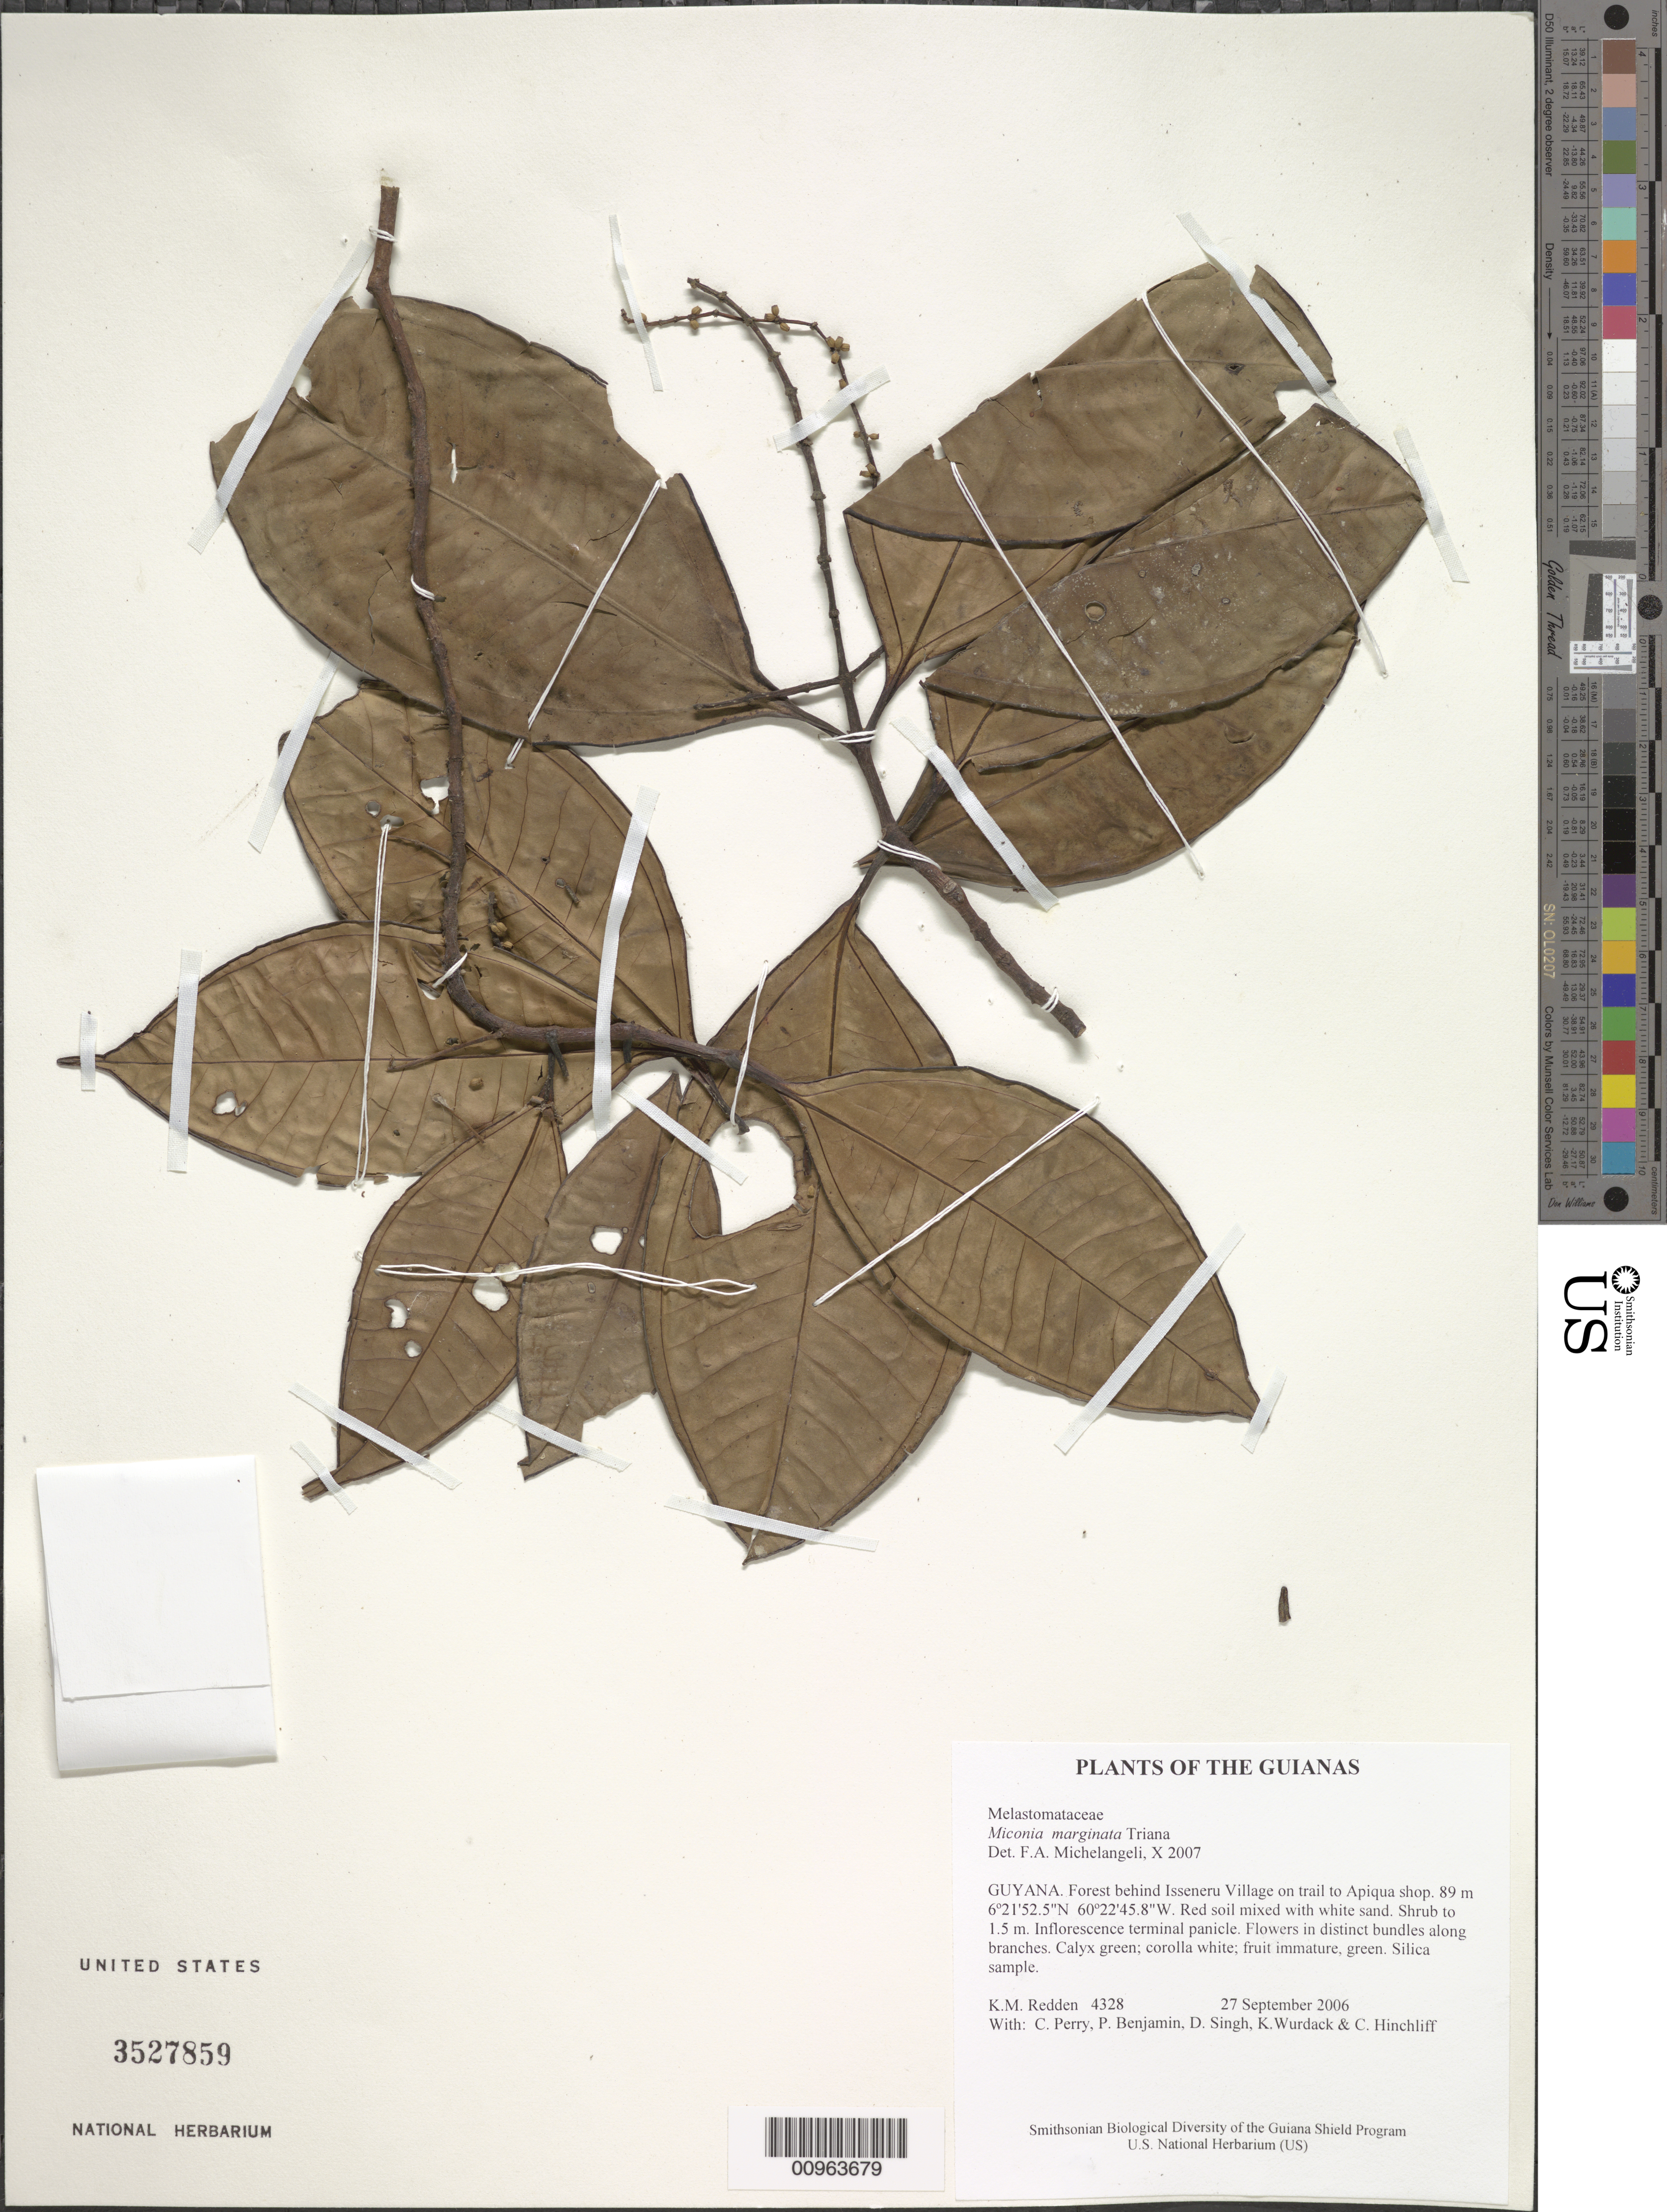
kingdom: Plantae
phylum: Tracheophyta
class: Magnoliopsida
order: Myrtales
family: Melastomataceae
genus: Miconia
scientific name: Miconia marginata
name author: Triana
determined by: Michelangeli, F. A.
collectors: K. M. Redden, C. Perry, P. Benjamin, D. Singh, K. Wurdack & C. E. Hinchliff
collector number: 4328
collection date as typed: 27 September 2006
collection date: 2006-09-27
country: Guyana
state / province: Cuyuni-Mazaruni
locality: Forest behind Isseneru Village on trail to Apiqua shop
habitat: Red soil mixed with white sand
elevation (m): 89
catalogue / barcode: US 3527859